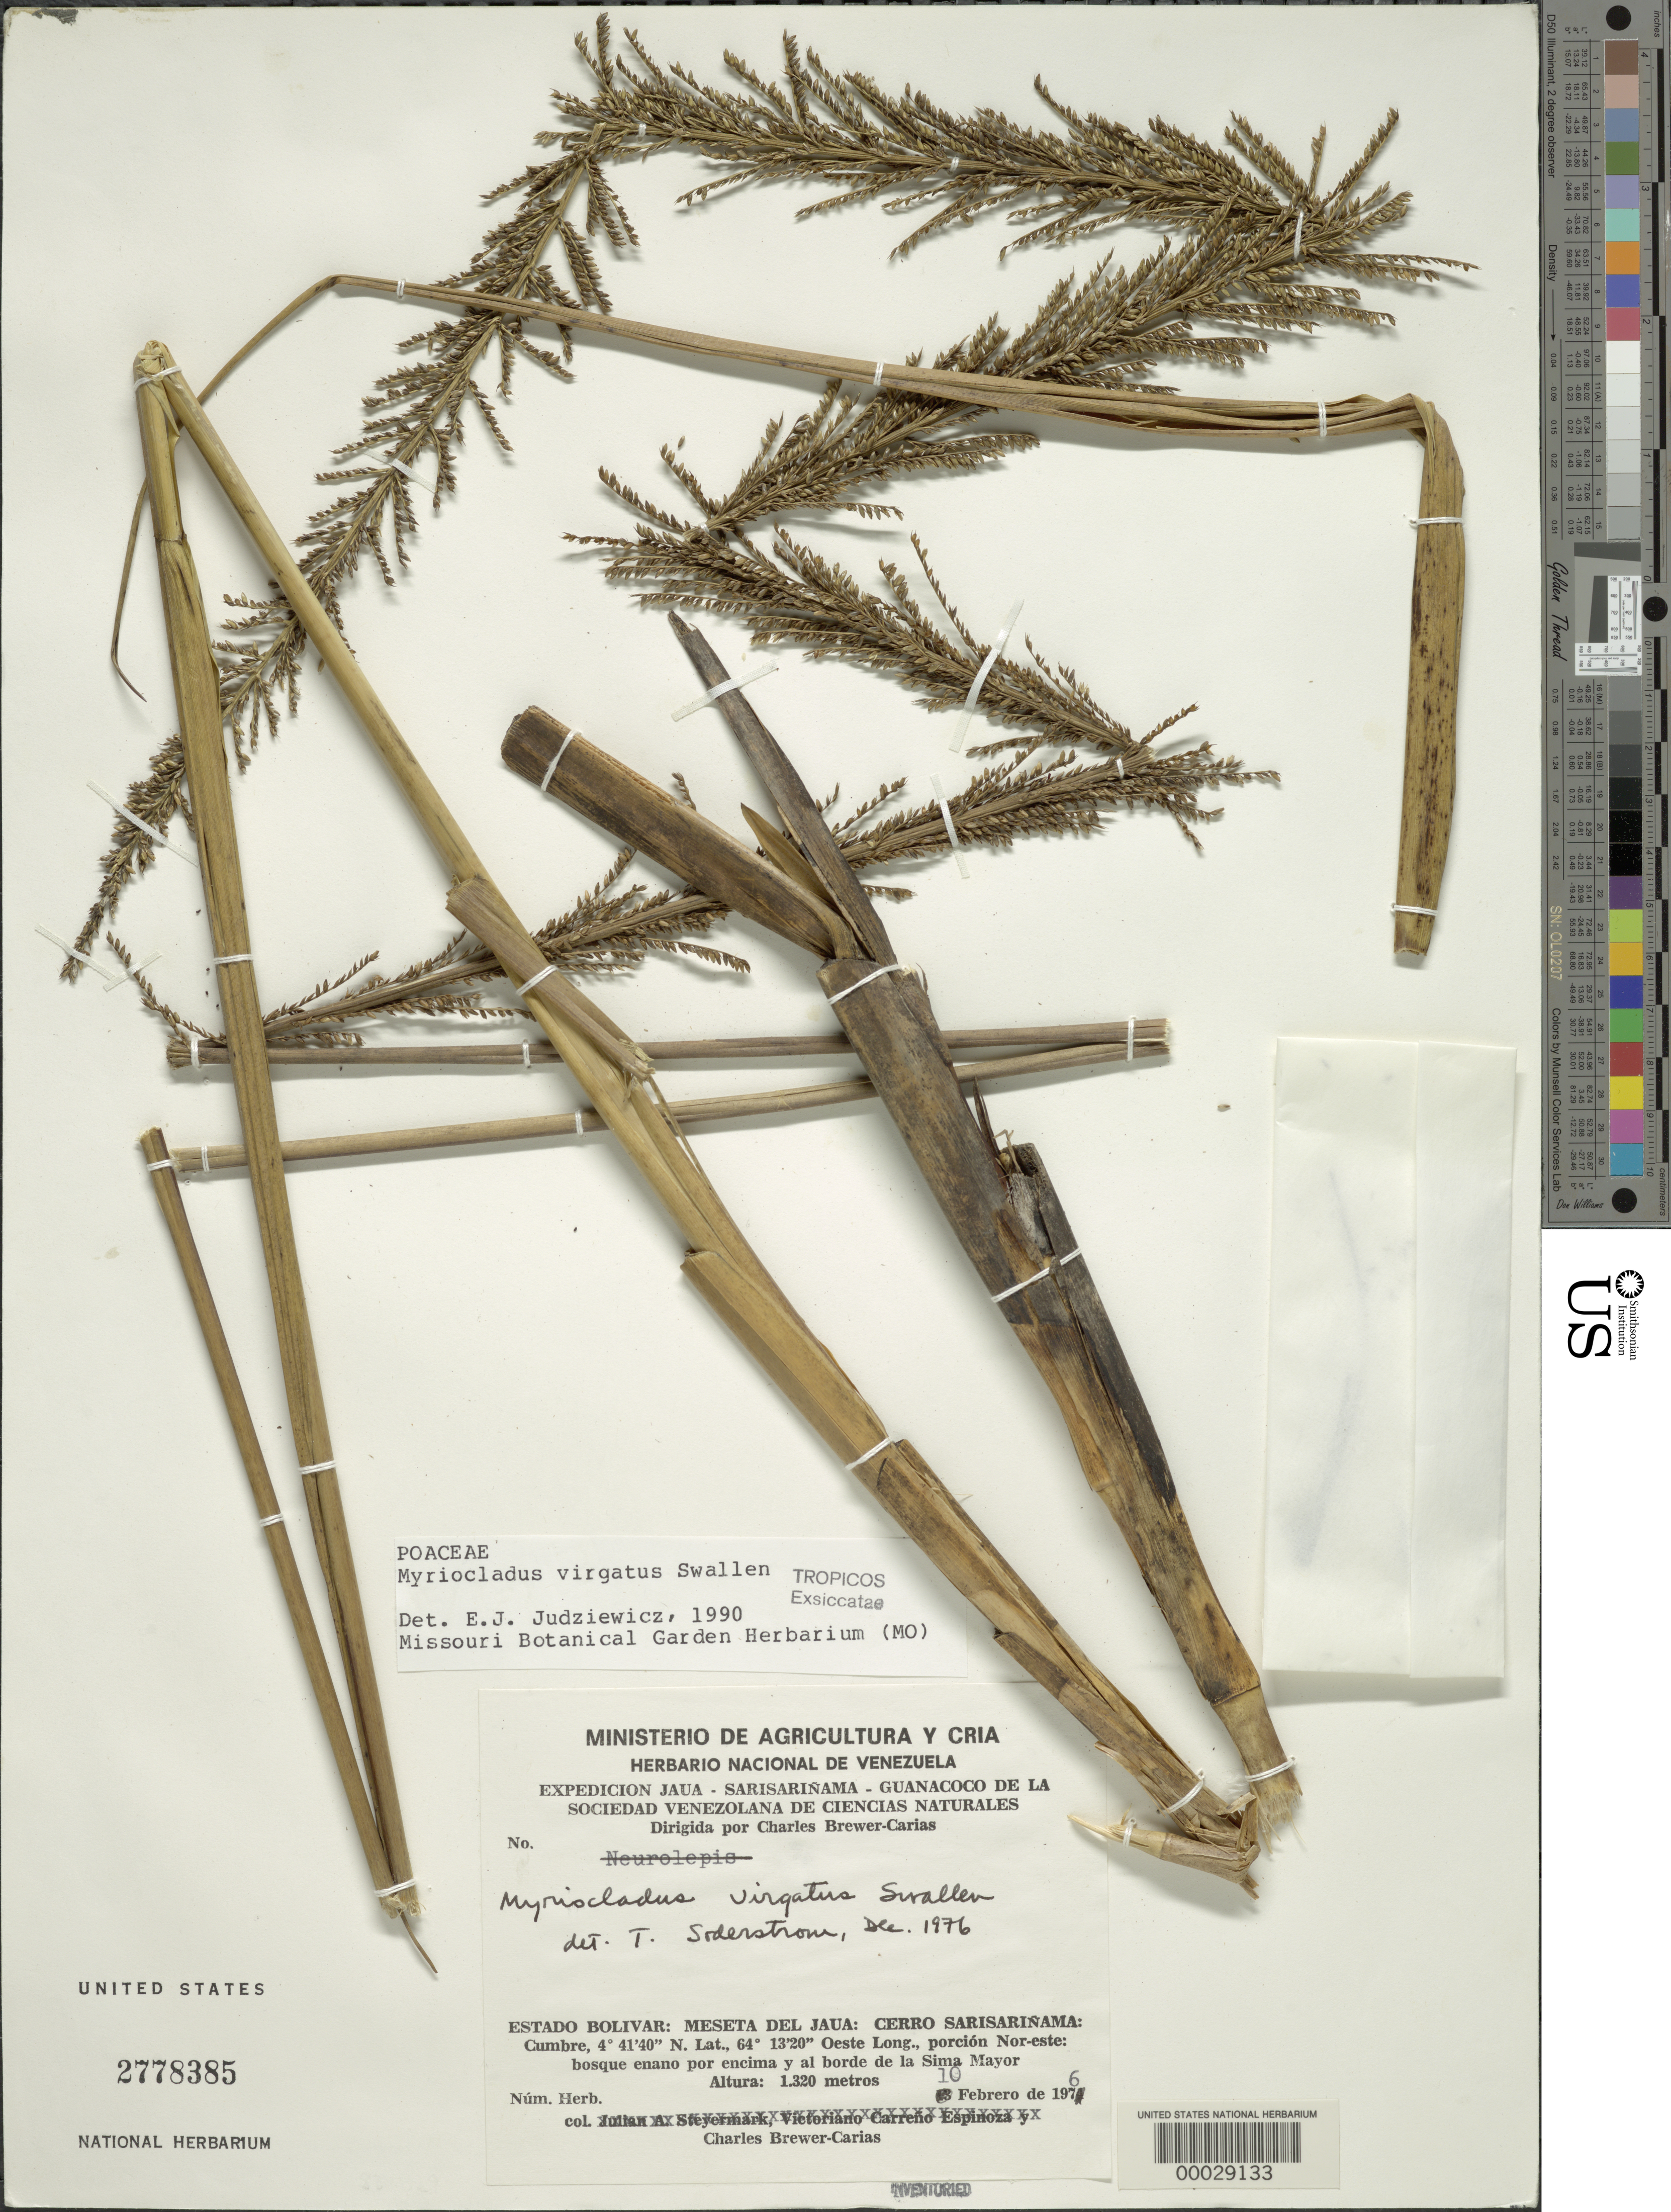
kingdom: Plantae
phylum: Tracheophyta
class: Liliopsida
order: Poales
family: Poaceae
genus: Myriocladus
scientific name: Myriocladus virgatus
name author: Swallen in Steyerm.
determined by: Judziewicz, E. J.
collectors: C. Brewer-Carias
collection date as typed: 10 Feb 1976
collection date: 1976-02-10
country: Venezuela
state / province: Bolivar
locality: Meseta del jaua, cerro sarisarinama, cumbre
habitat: Bosque enano por encima y al borde de la sima mayor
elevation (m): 1320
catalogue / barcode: US 2778385